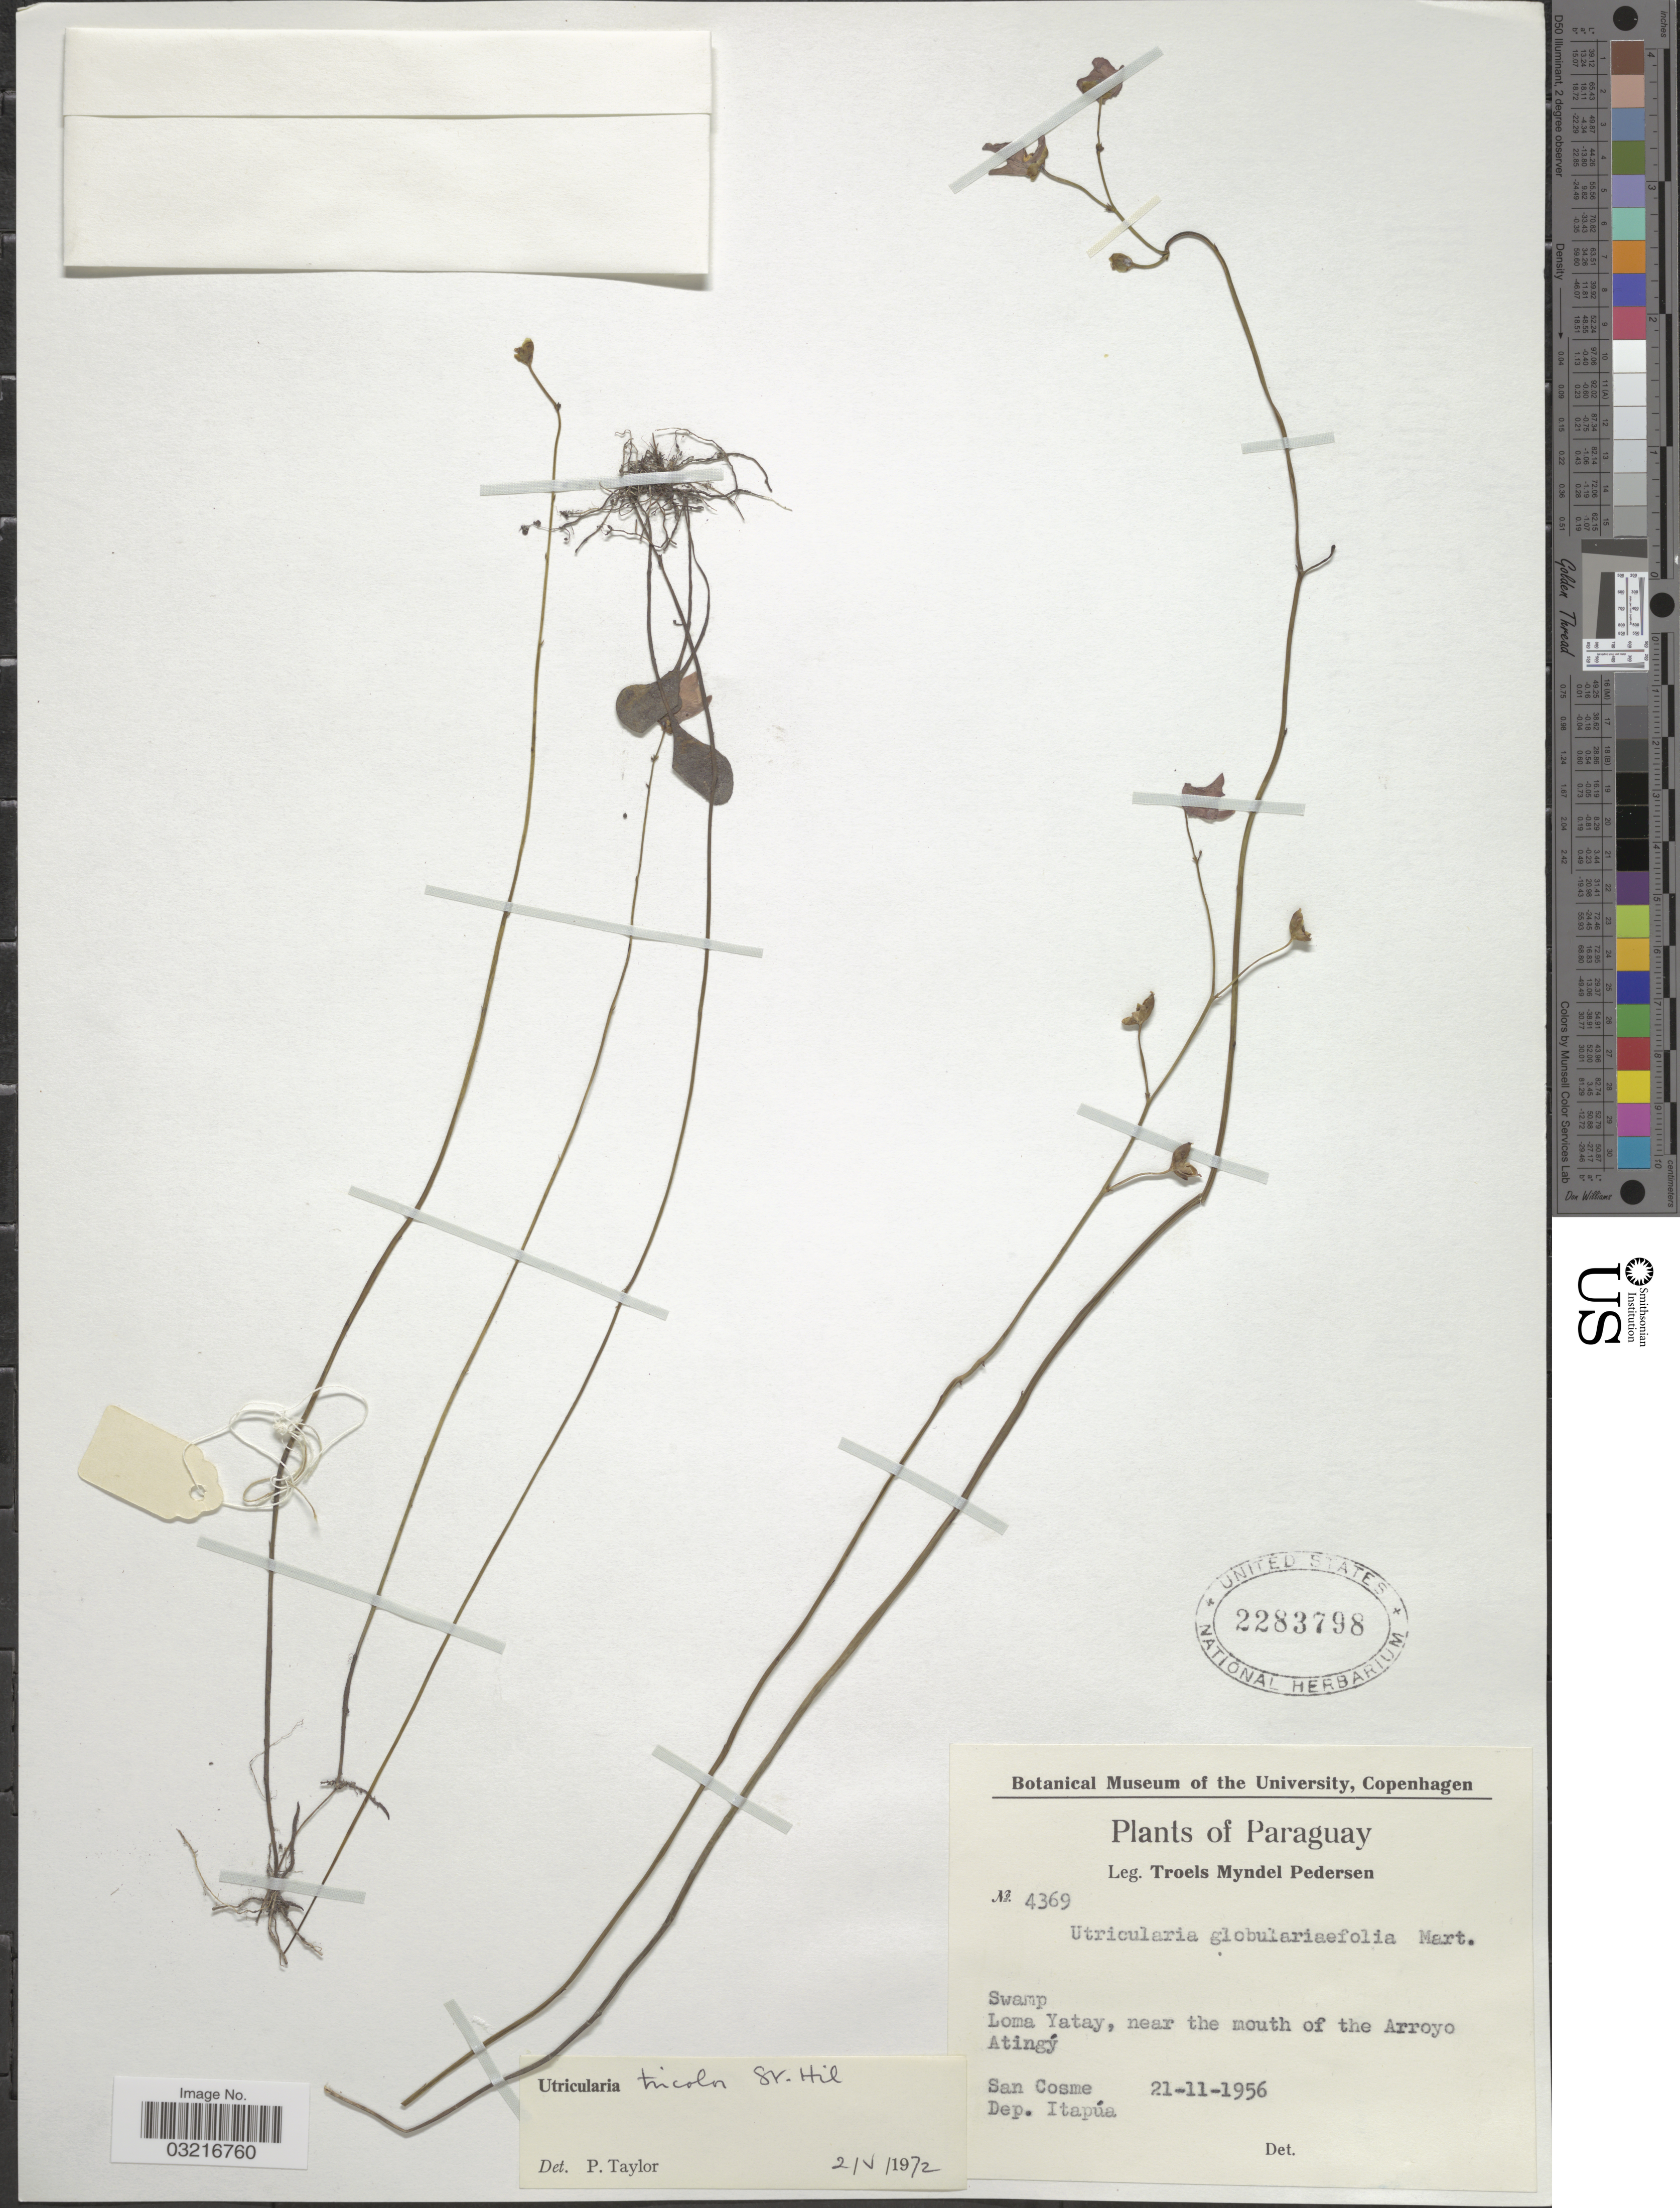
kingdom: Plantae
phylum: Tracheophyta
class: Magnoliopsida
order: Lamiales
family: Lentibulariaceae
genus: Utricularia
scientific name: Utricularia tricolor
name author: A. St.-Hil.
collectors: T. Pederson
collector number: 4369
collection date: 1956-11-21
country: Paraguay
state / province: Itapua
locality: Loma Yatay, near the mouth of the Arroyo Atingý, San Cosme, Dep. Itapúa.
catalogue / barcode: US 2283798